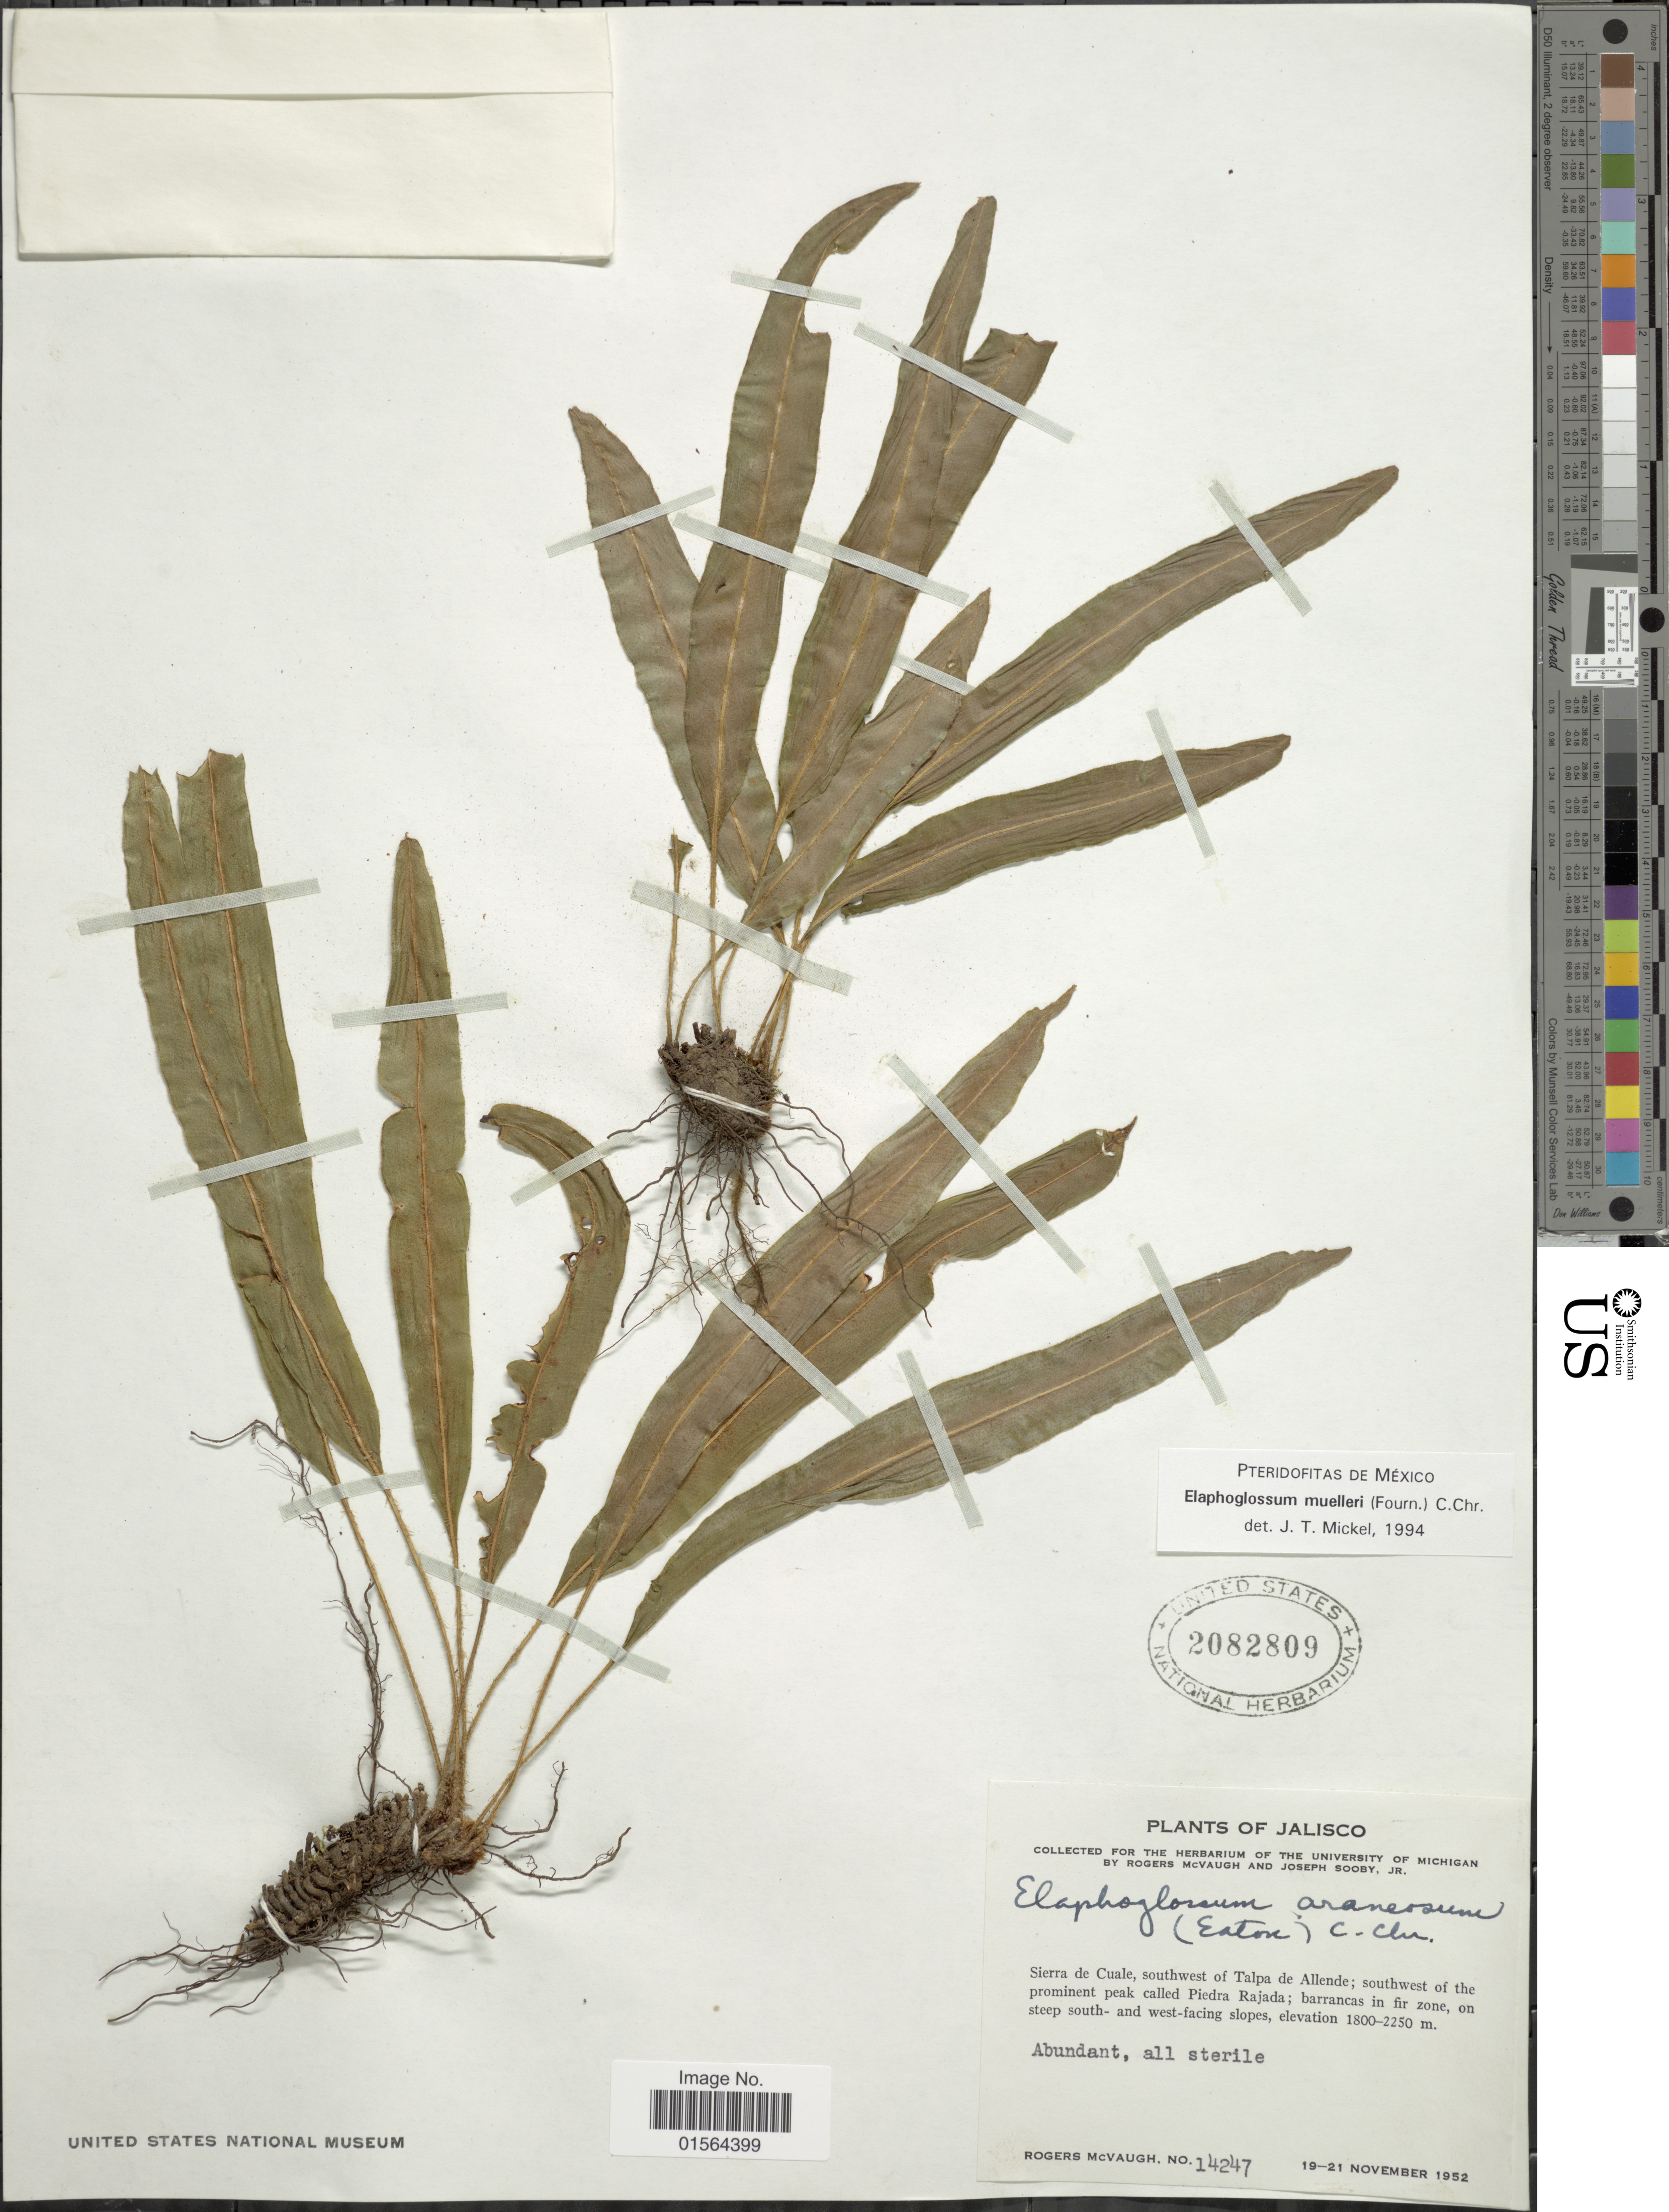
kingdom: Plantae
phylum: Tracheophyta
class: Polypodiopsida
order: Polypodiales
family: Dryopteridaceae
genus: Elaphoglossum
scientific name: Elaphoglossum muelleri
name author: (E. Fourn.) C. Chr.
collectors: R. McVaugh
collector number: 14247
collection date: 1952-11-19/1952-11-21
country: Mexico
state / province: Jalisco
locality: Sierra de Cuale, southwest of Talpa de Allende; southwest of the prominent peak calles Piedra Rajada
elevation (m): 1800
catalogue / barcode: US 2082809